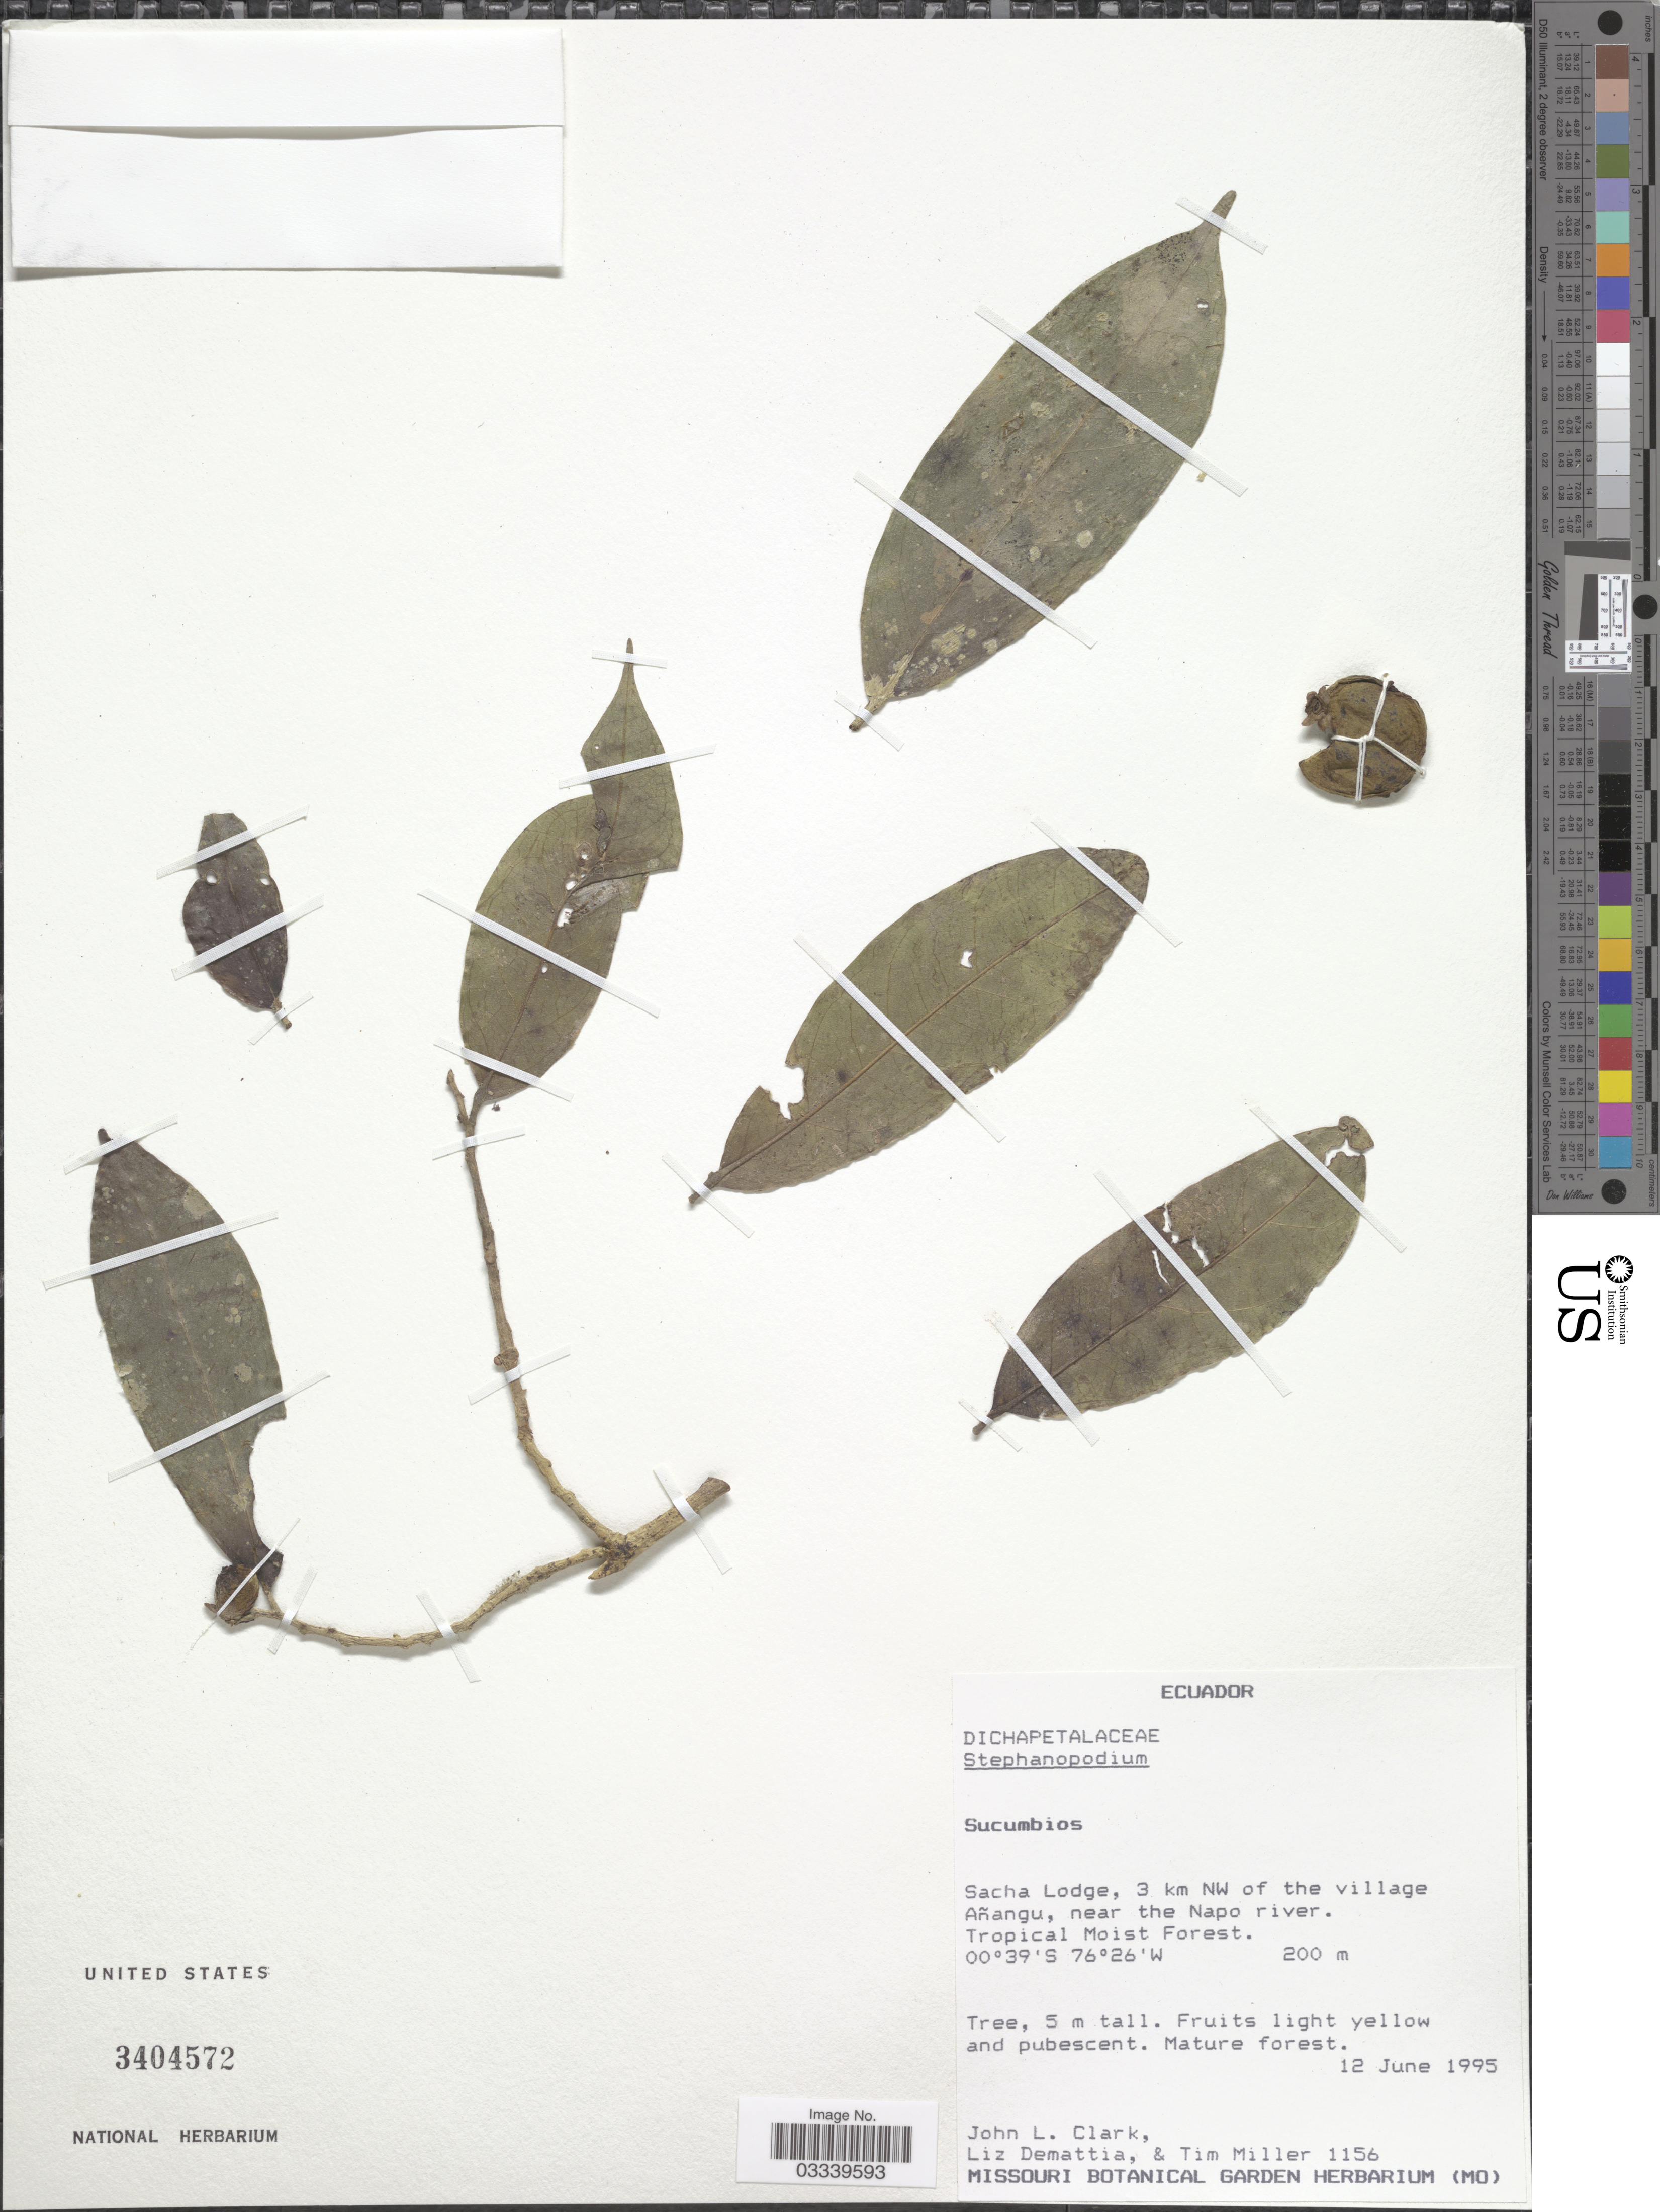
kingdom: Plantae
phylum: Tracheophyta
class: Magnoliopsida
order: Malpighiales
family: Dichapetalaceae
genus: Stephanopodium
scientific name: Stephanopodium sp.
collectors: J. L. Clark, L. Demattia & T. Miller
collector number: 1156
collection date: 1995-06-12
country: Ecuador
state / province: Sucumbíos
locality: Sacha Lodge, 3 km NW of the village Añangu, near the Napo river. Tropical Moist forest.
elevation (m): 200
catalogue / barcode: US 3404572